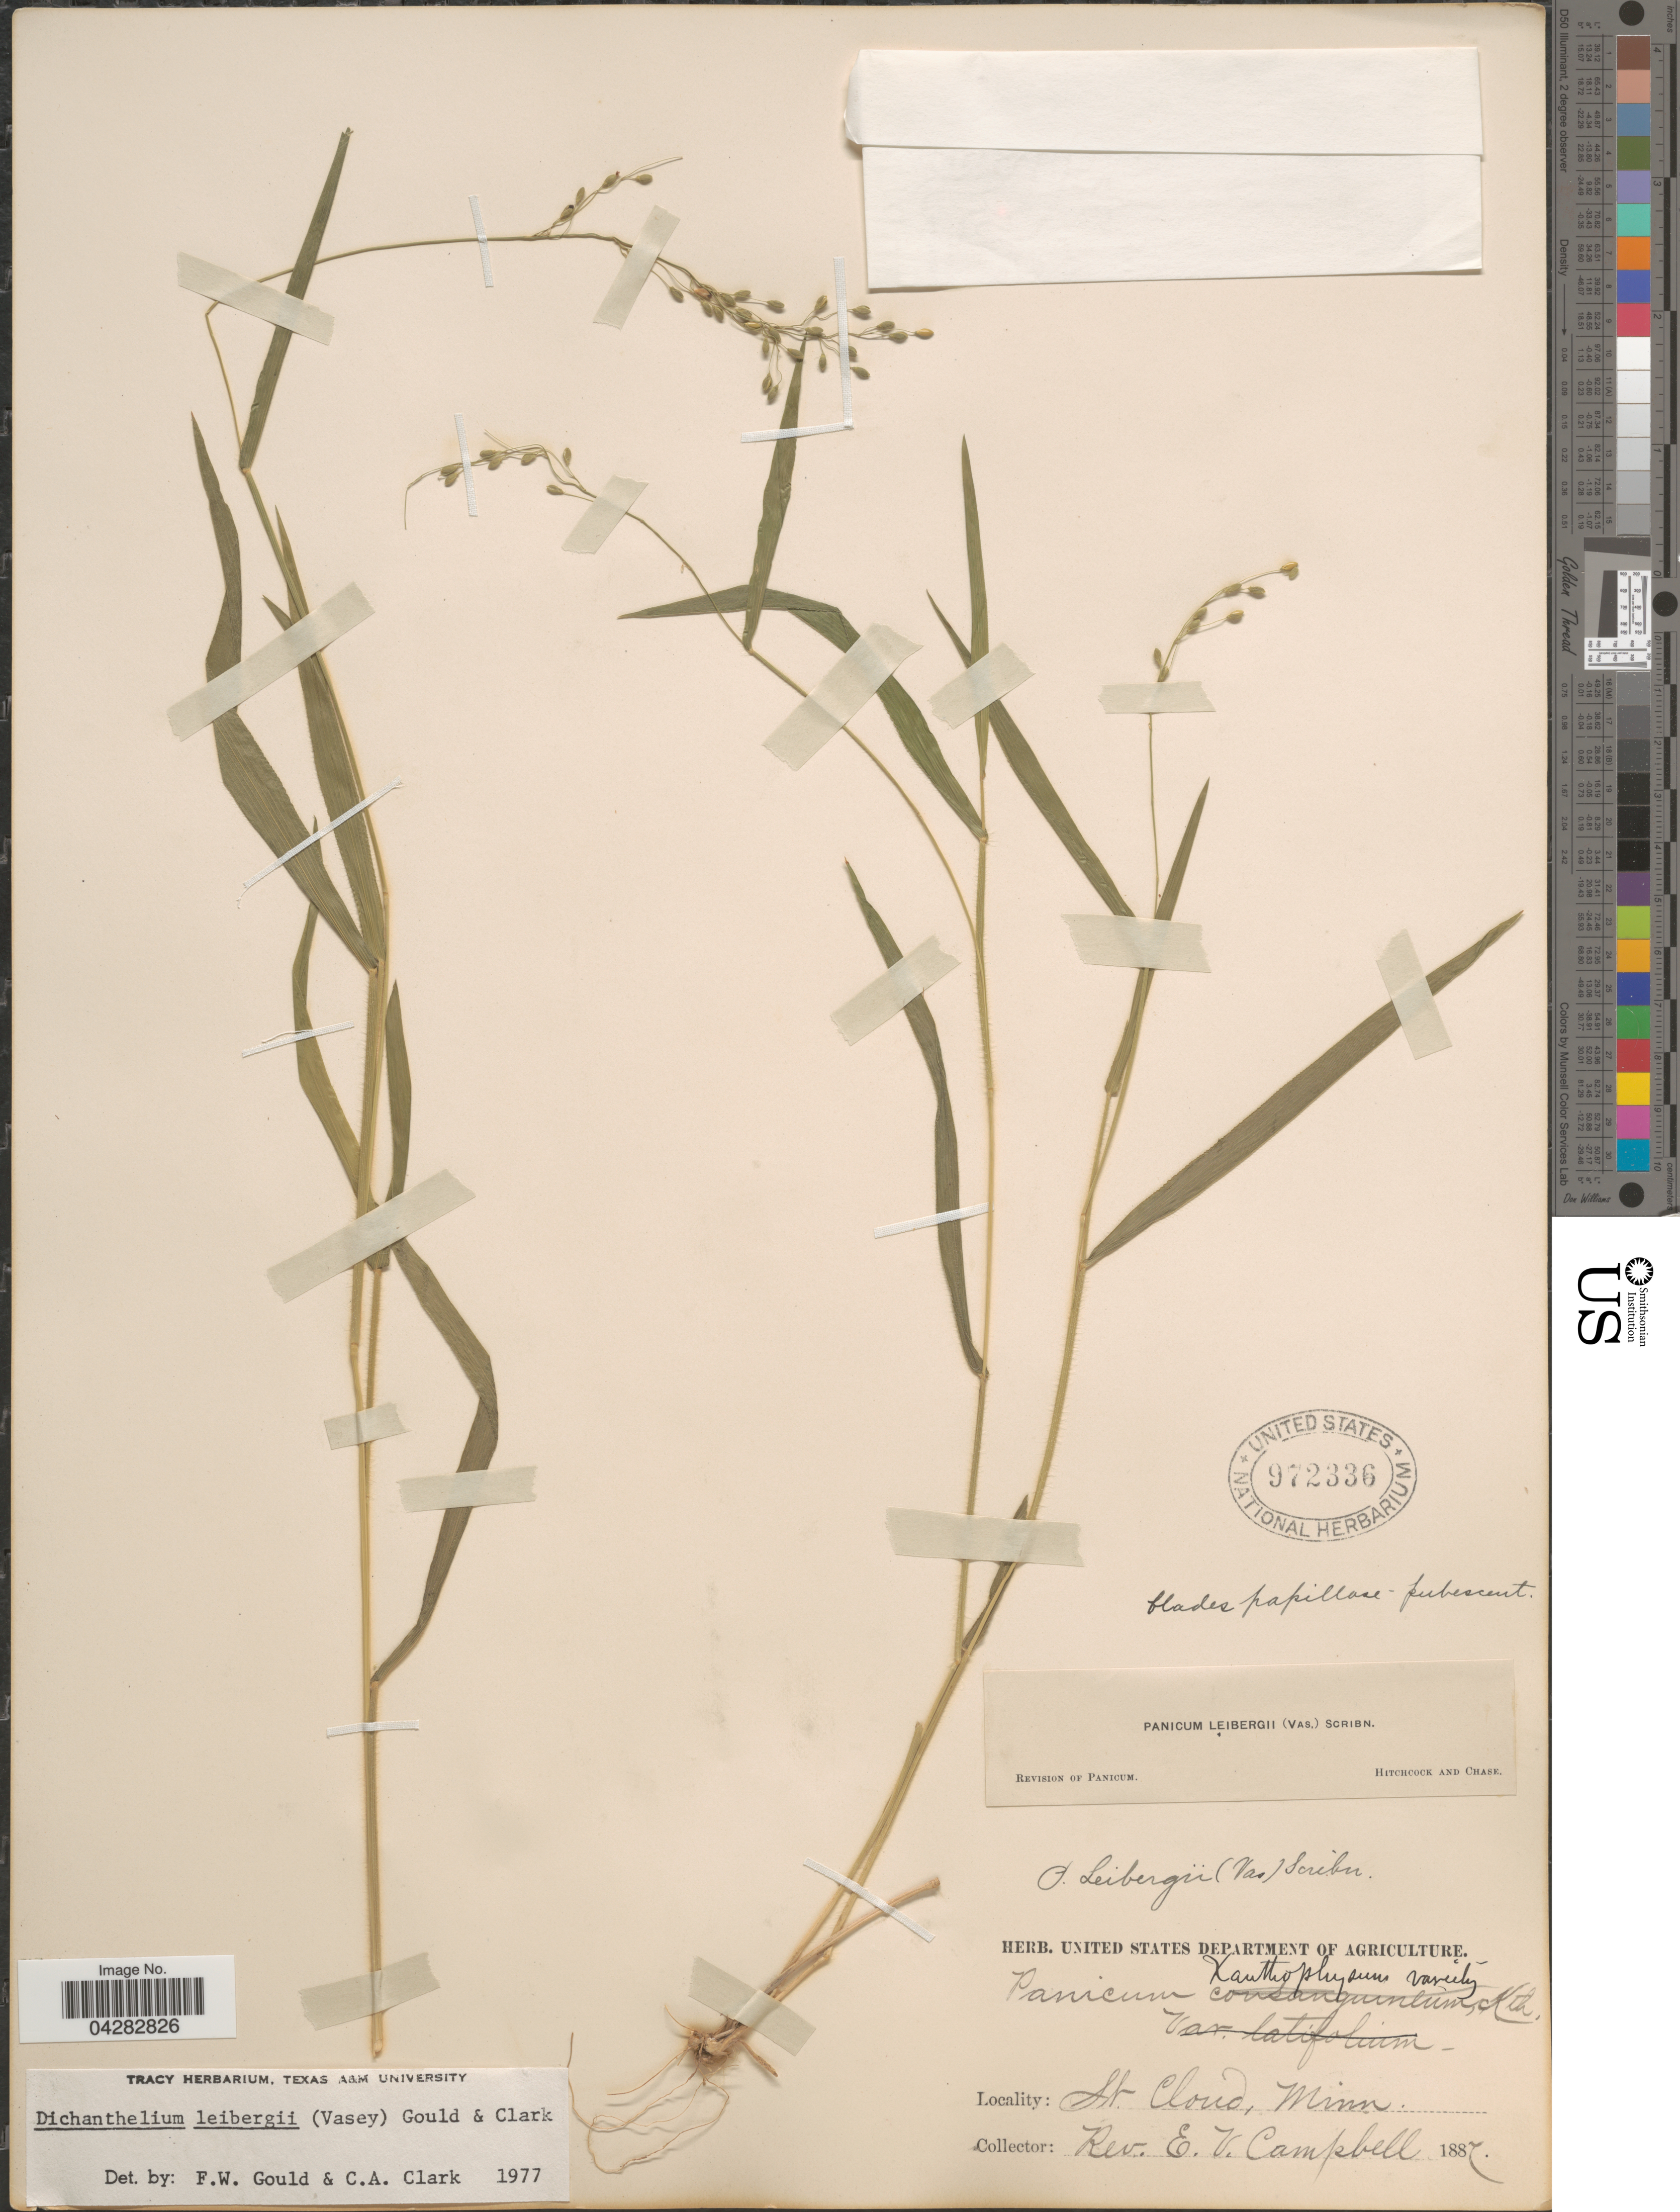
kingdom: Plantae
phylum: Tracheophyta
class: Liliopsida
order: Poales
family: Poaceae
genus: Dichanthelium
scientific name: Dichanthelium leibergii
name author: (Vasey) Gould & C.A. Clark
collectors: E. Campbell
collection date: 1887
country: United States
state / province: Minnesota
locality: St. Cloud.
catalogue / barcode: US 972336